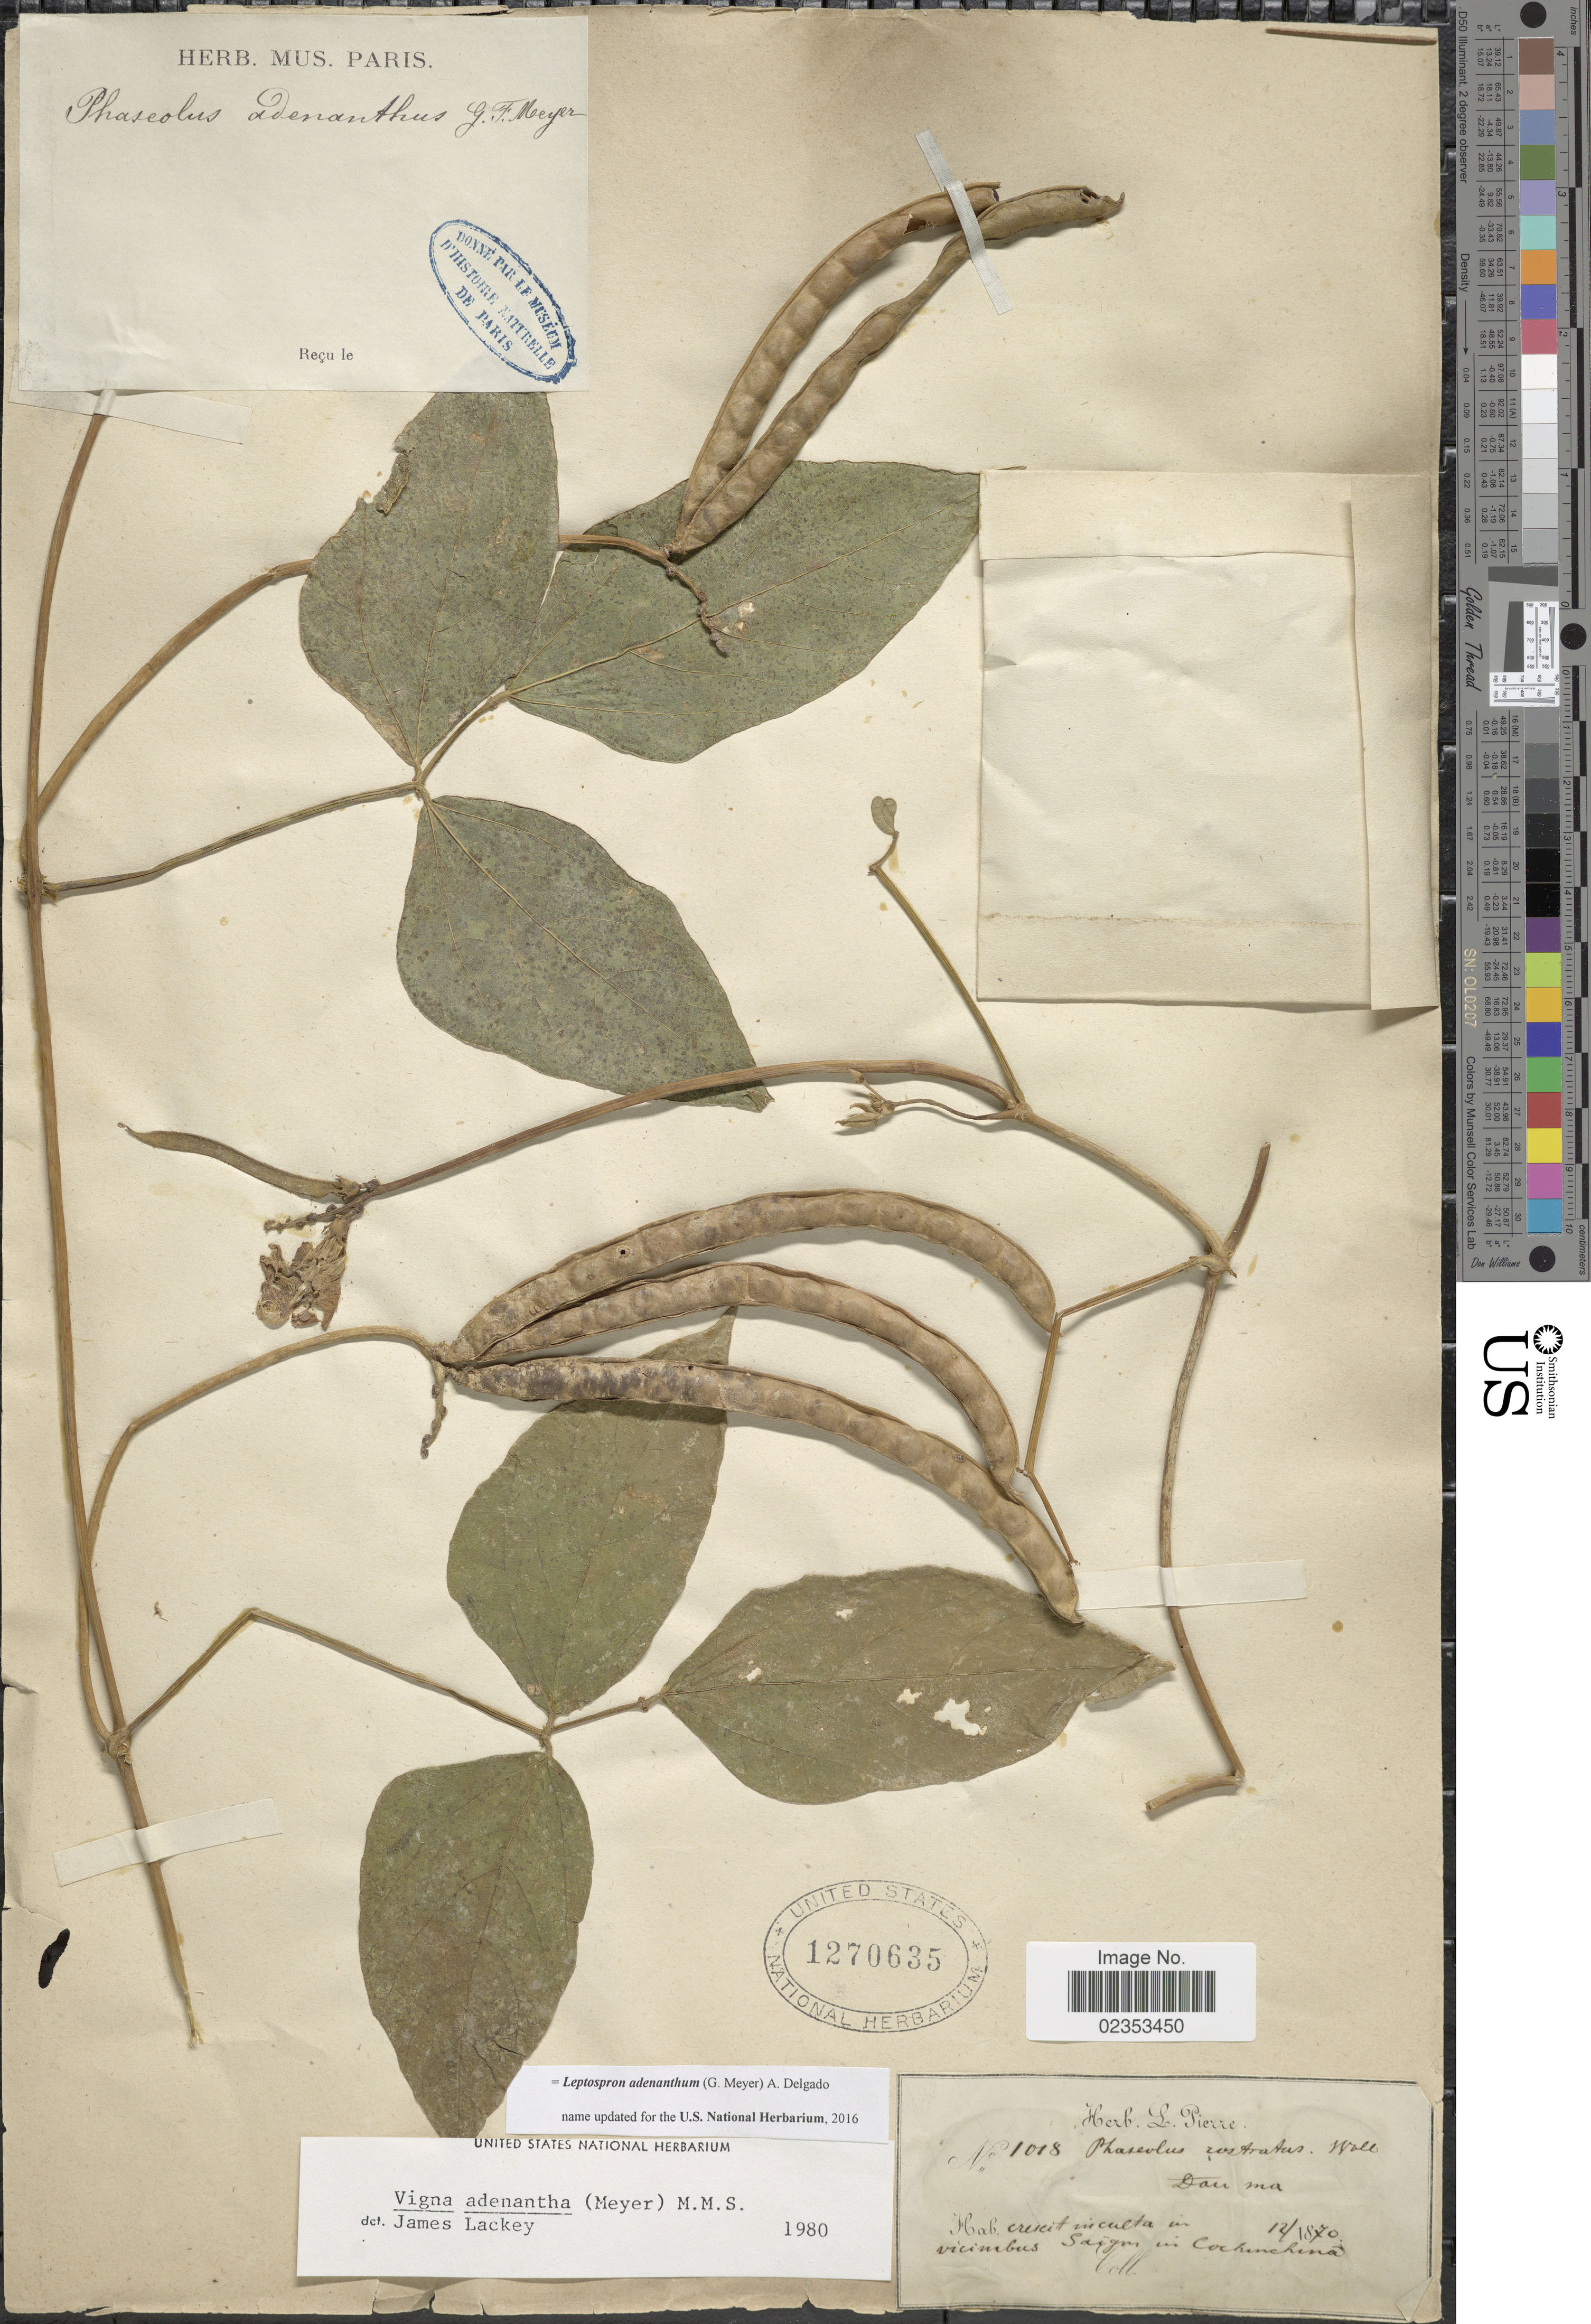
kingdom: Plantae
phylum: Tracheophyta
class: Magnoliopsida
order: Fabales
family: Fabaceae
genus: Leptospron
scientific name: Leptospron adenanthum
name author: (G. Mey.) A. Delgado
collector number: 1018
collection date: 1870-12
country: Vietnam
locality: Crecit inculta in vicinibus Saigon in Cochinchina [interpreted]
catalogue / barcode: US 1270635